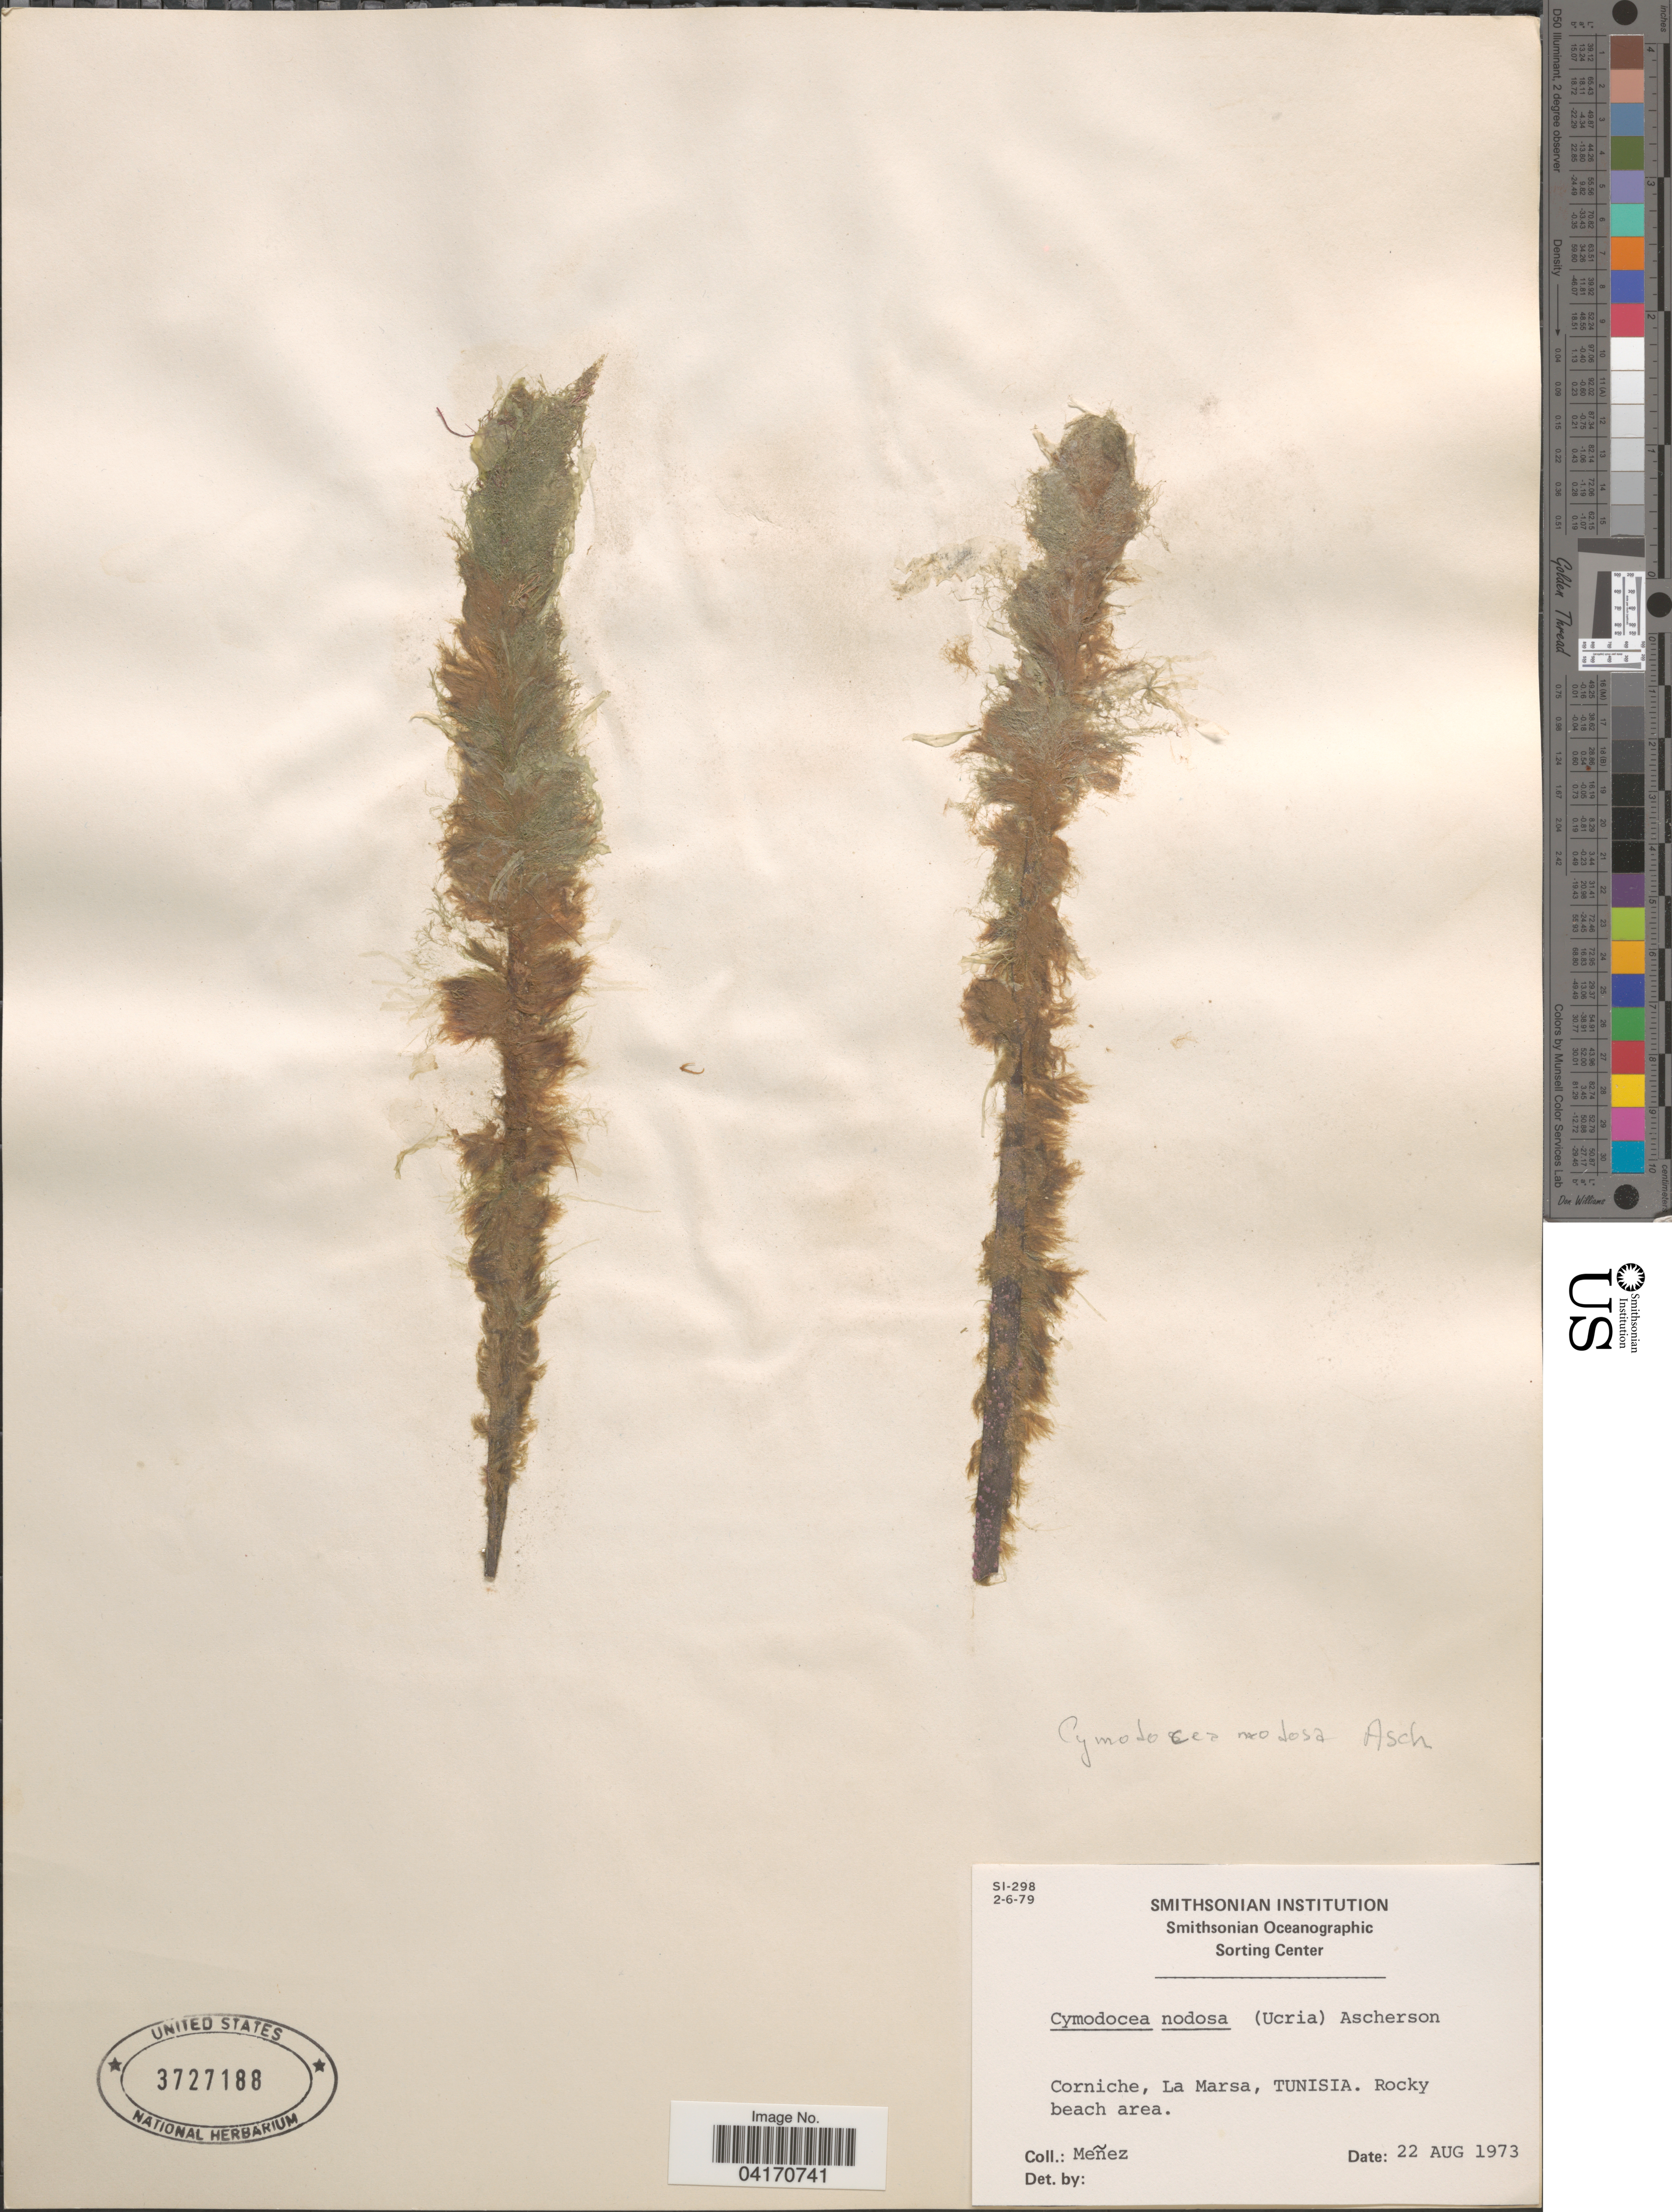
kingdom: Plantae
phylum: Tracheophyta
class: Liliopsida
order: Alismatales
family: Cymodoceaceae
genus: Cymodocea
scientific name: Cymodocea nodosa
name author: Asch.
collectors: Menez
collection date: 1973-08-22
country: Tunisia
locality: Corniche, La Marsa.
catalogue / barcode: US 3727188